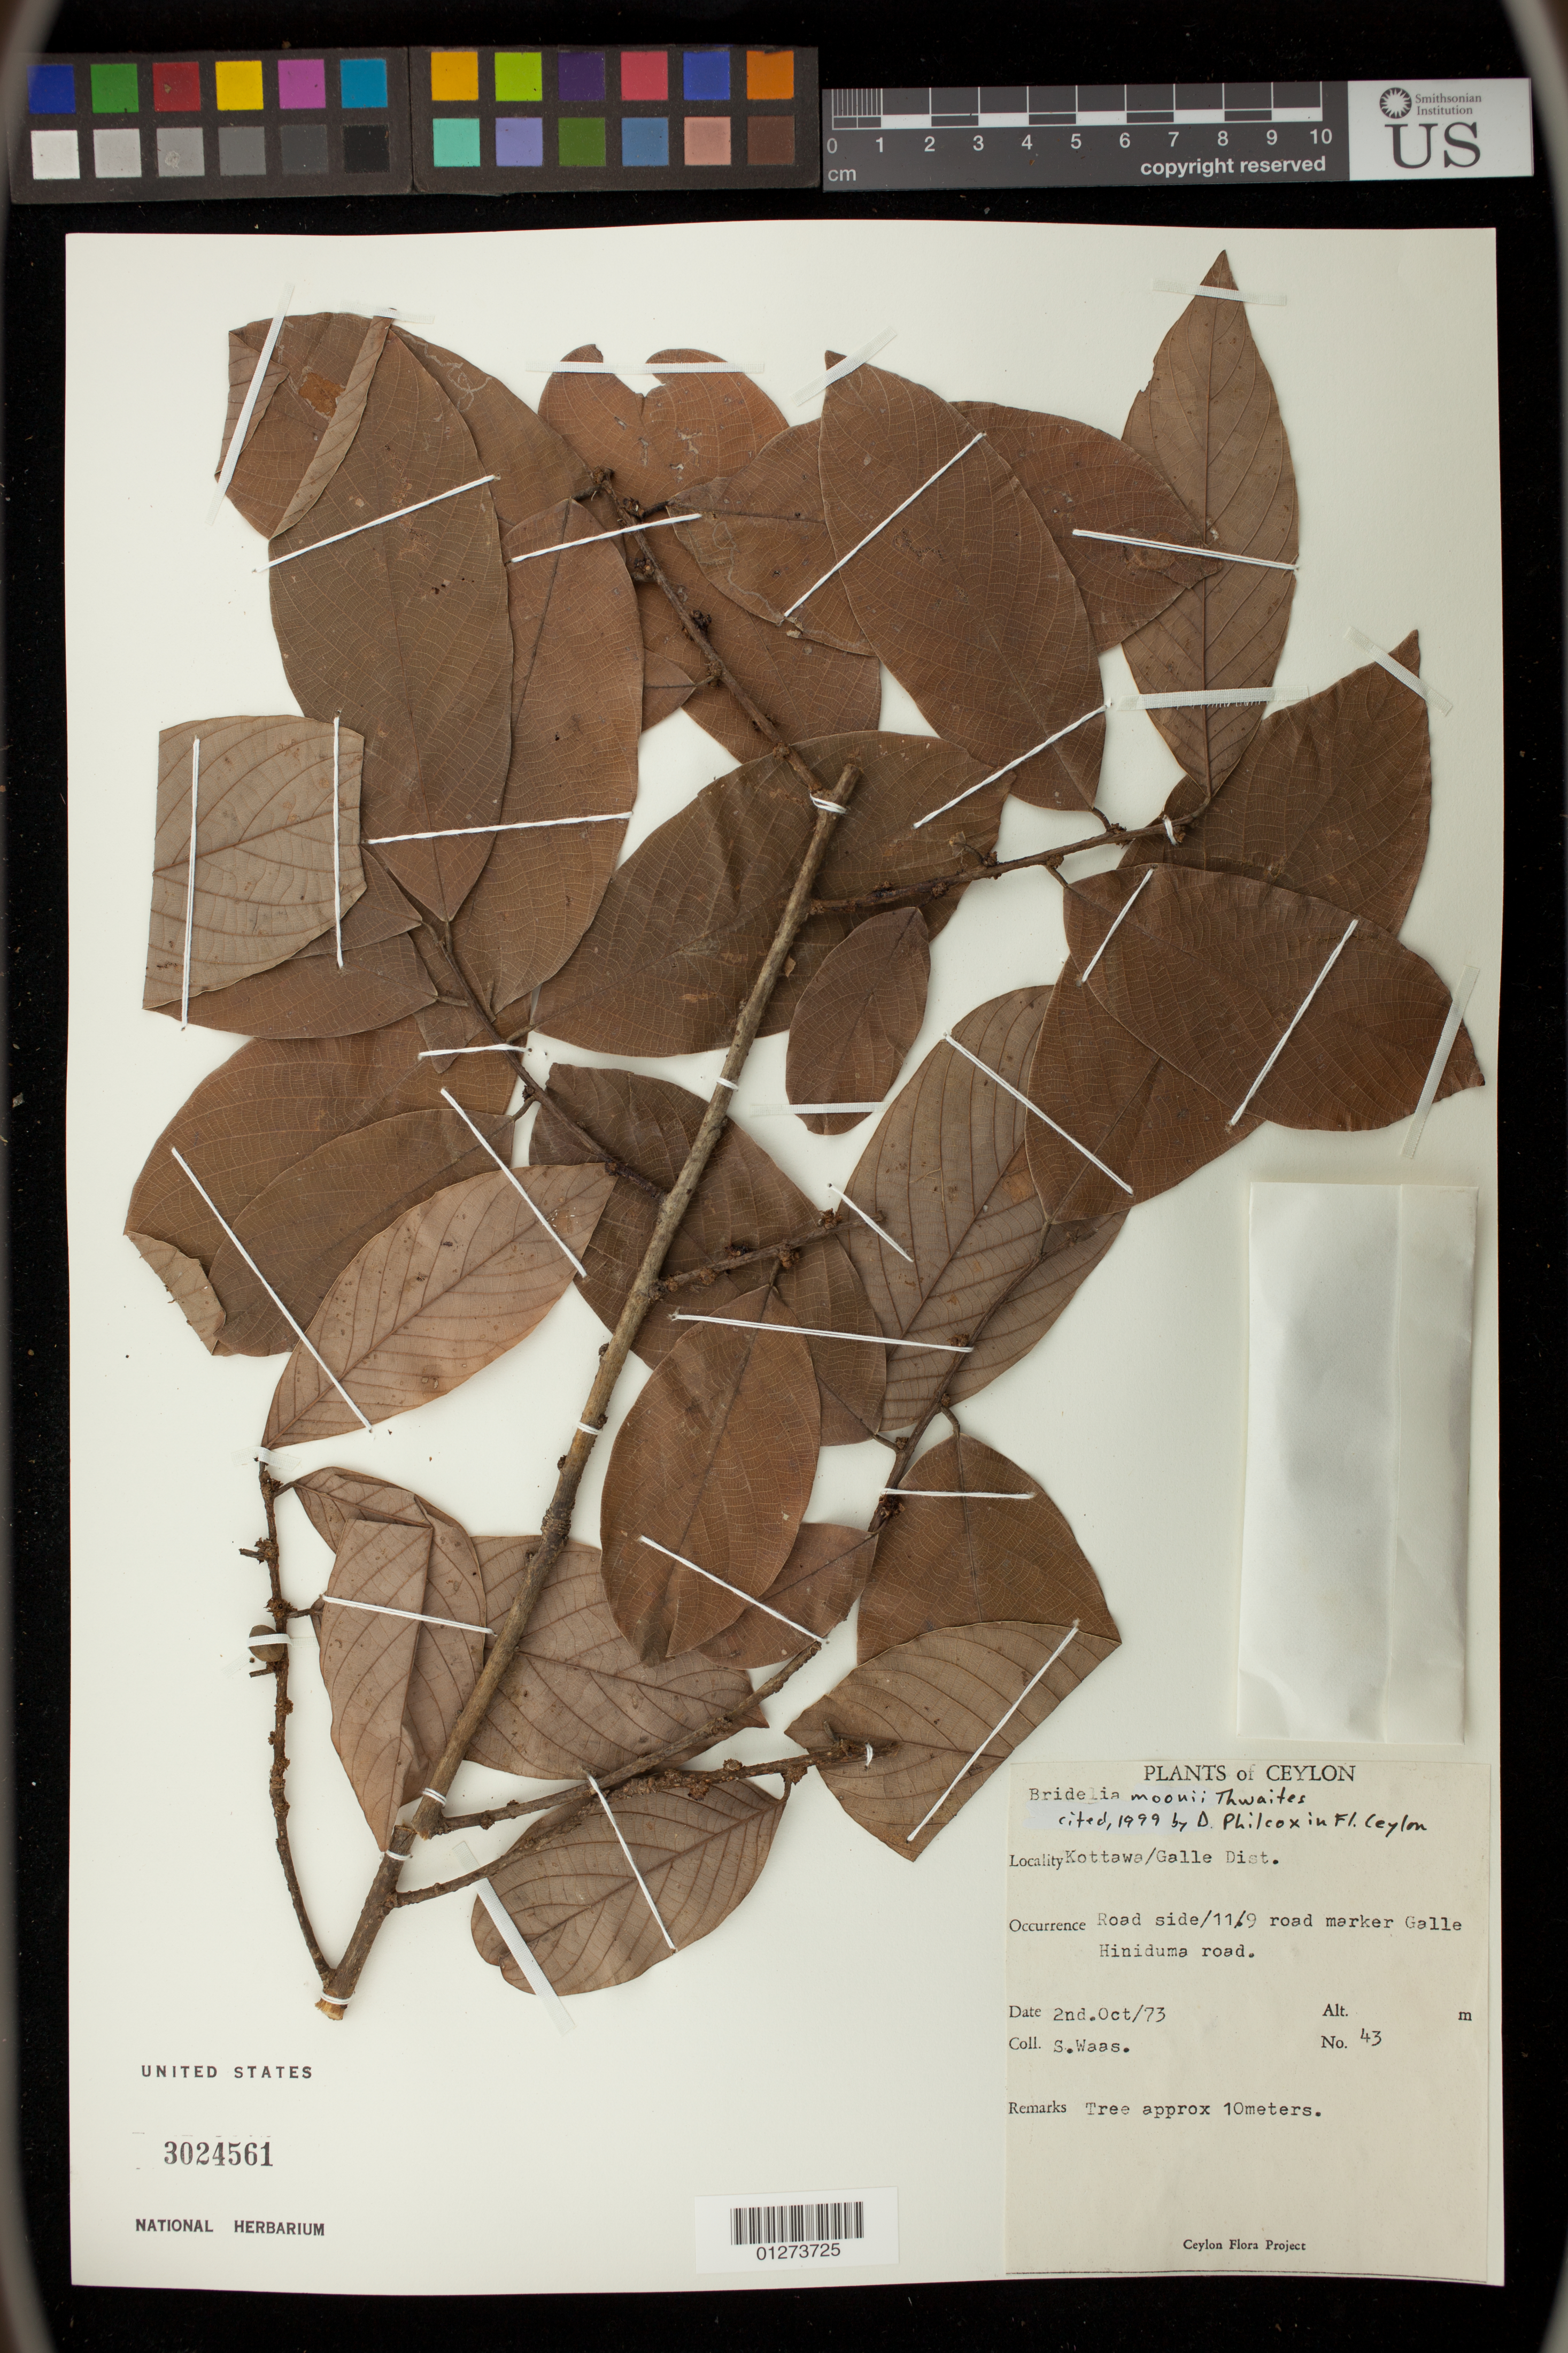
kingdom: Plantae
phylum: Tracheophyta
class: Magnoliopsida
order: Malpighiales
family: Phyllanthaceae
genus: Bridelia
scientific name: Bridelia moonii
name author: Thwaites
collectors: S. Waas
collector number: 43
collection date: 1973-10-02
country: Sri Lanka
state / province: Southern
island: Ceylon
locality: Ceylon. Kottawa/Galle Dist. Road side/11/9 road marker Galle Hiniduma road.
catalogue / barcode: US 3024561